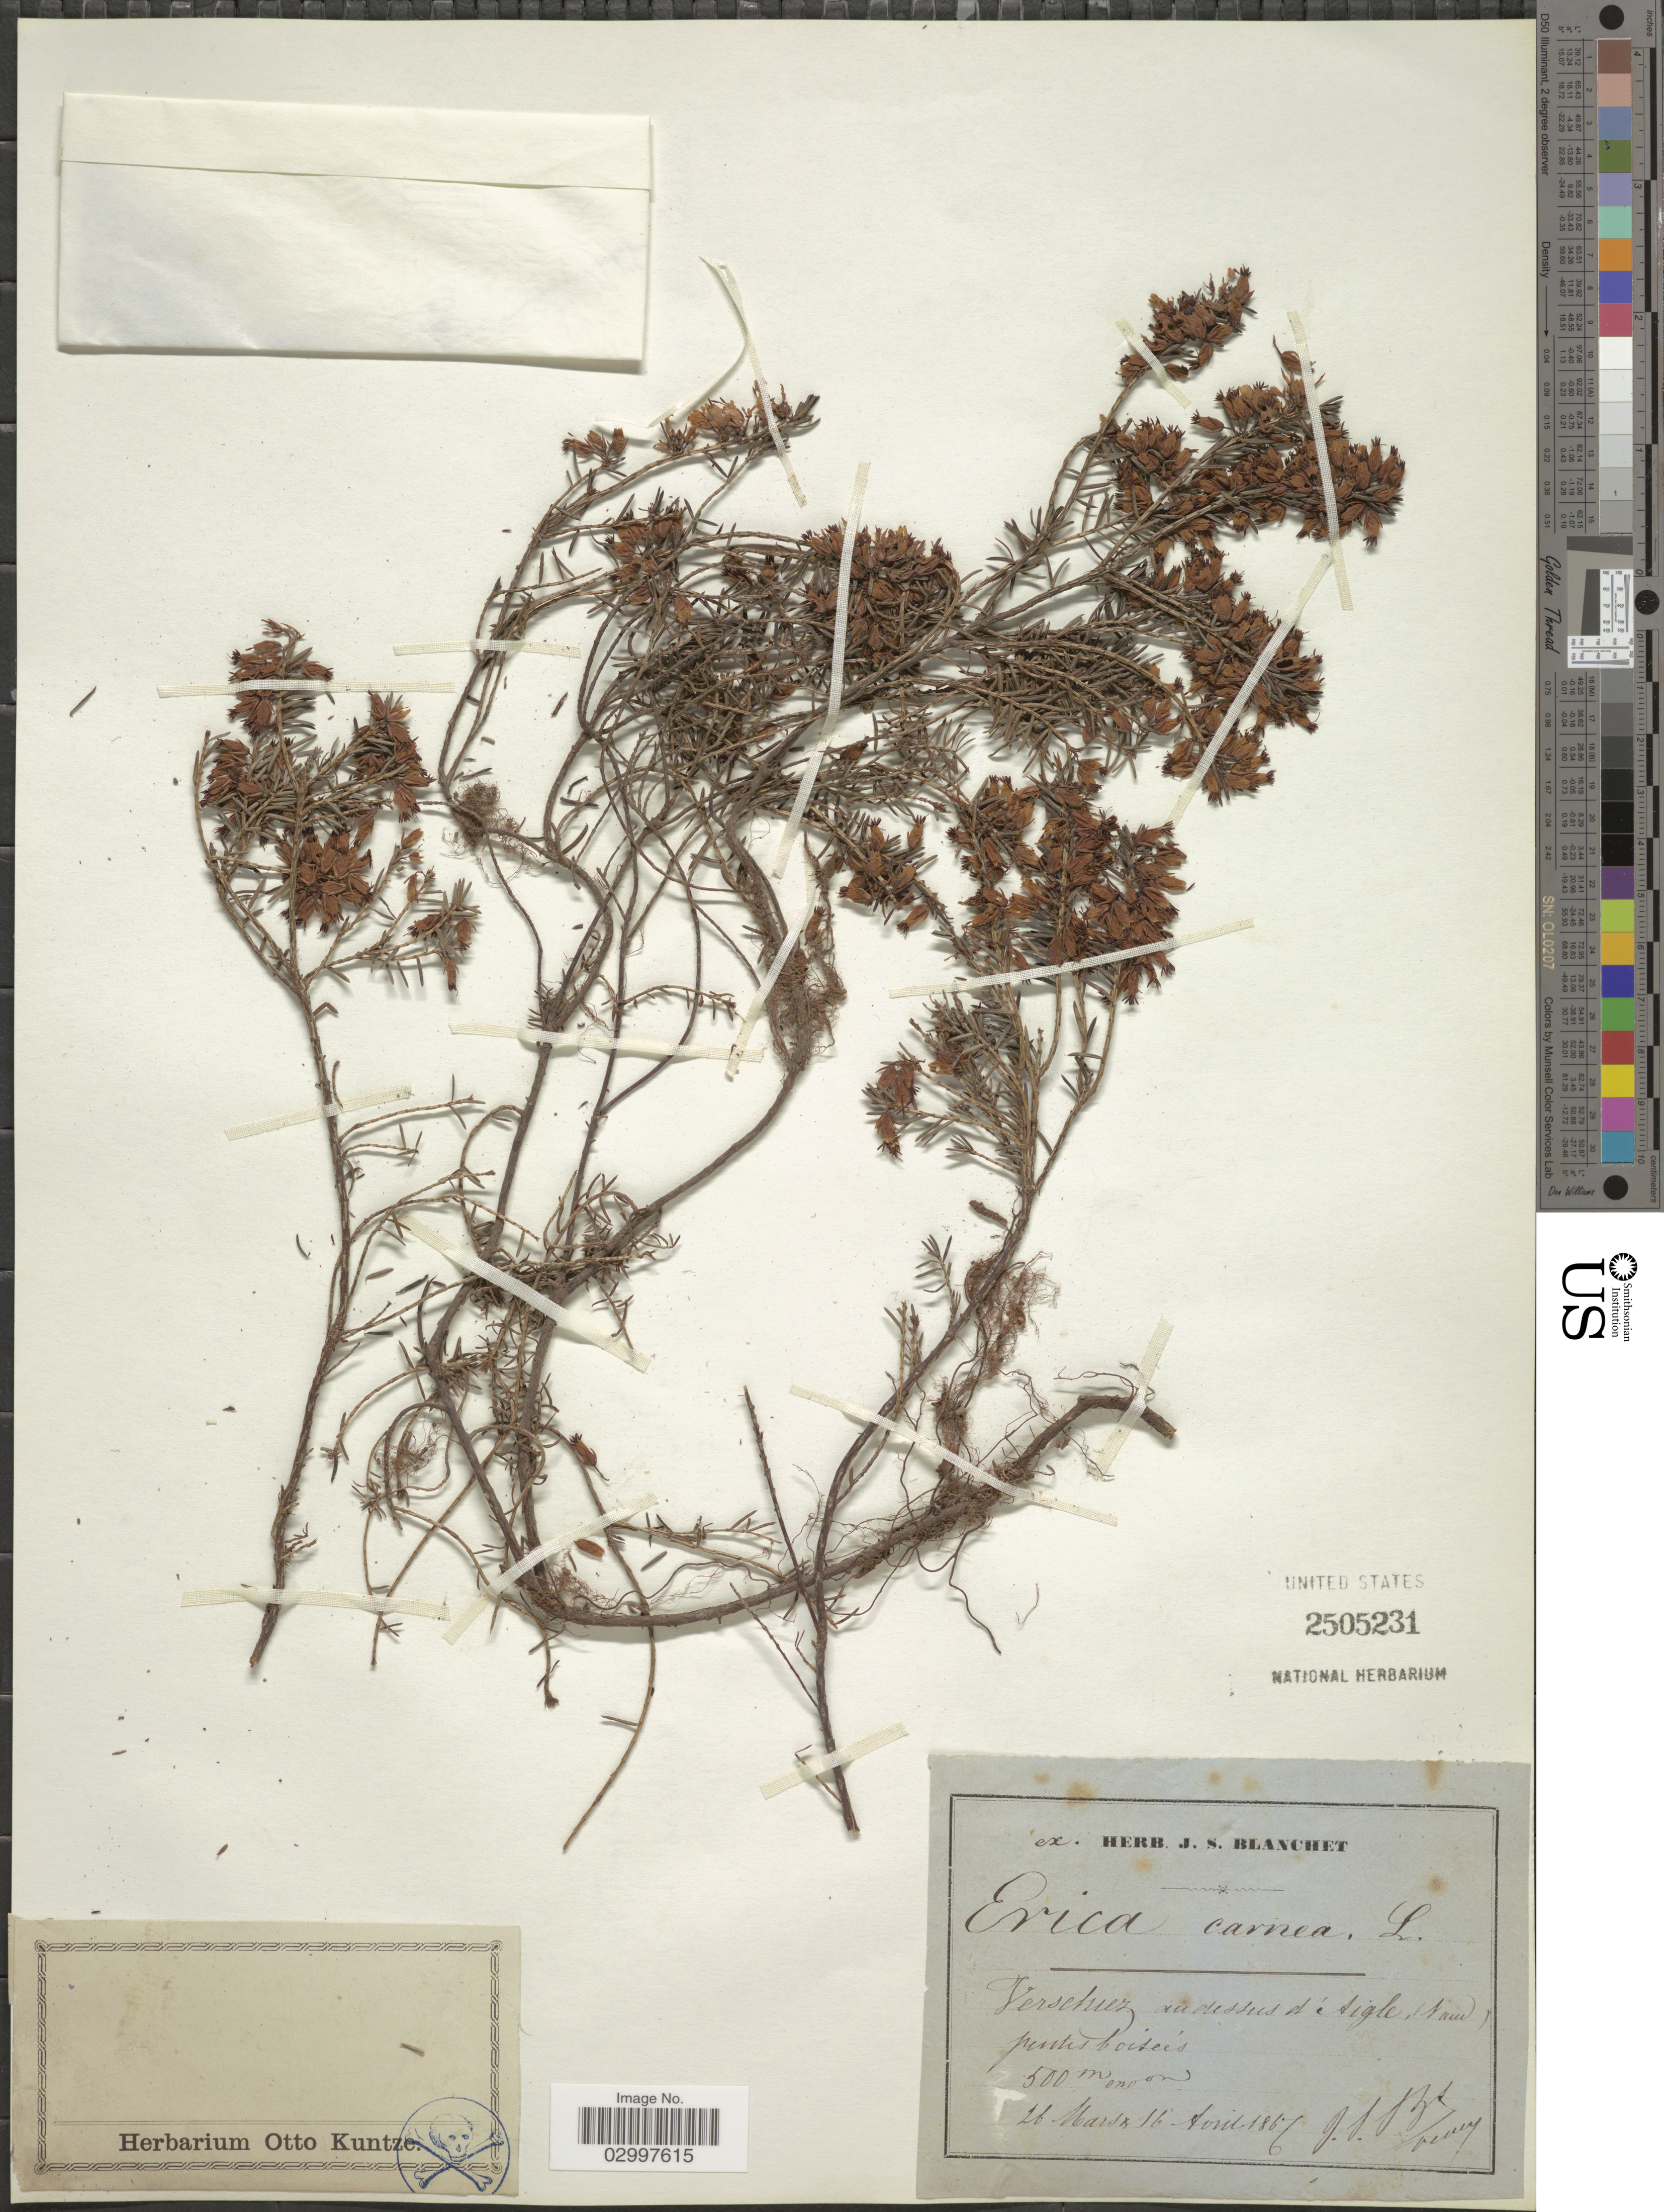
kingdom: Plantae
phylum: Tracheophyta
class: Magnoliopsida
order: Ericales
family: Ericaceae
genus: Erica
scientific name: Erica carnea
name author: L.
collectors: J. Blanchet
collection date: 1867-03-26/1867-04-16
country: Switzerland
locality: Verschier au dessus d'e Aigle, Vaud pentes boiseés.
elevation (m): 500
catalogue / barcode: US 2505231